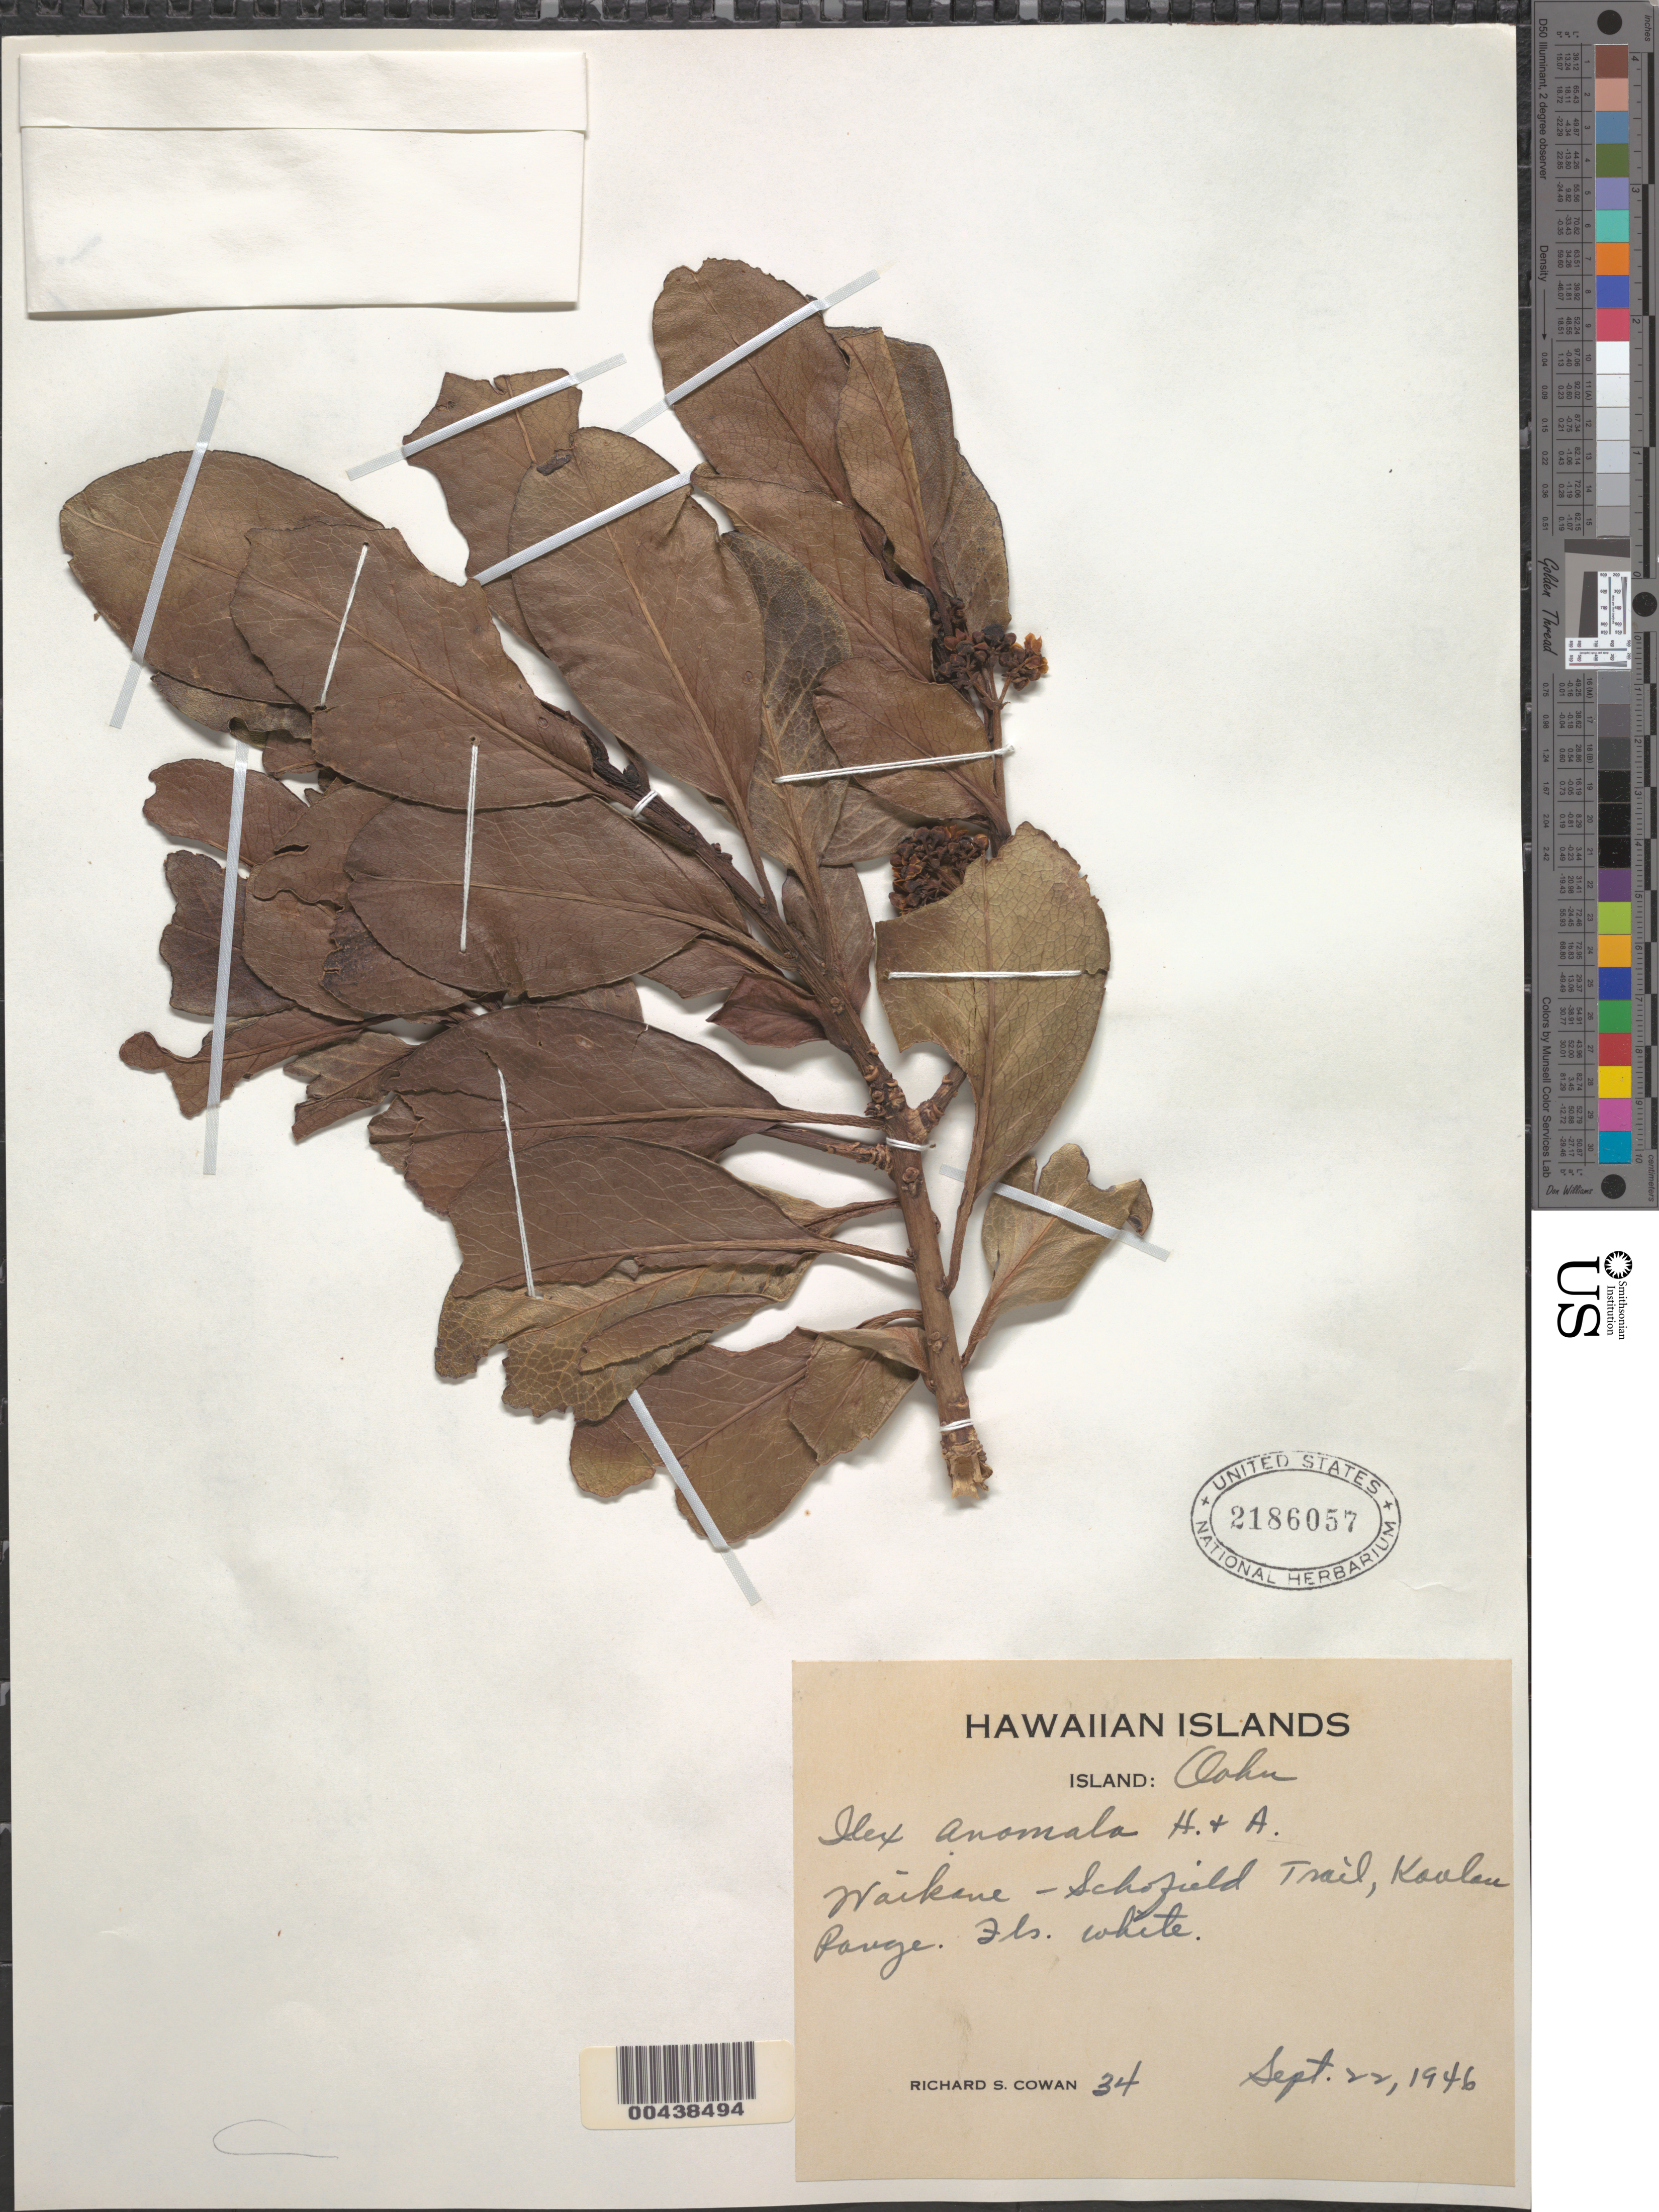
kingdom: Plantae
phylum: Tracheophyta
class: Magnoliopsida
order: Aquifoliales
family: Aquifoliaceae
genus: Ilex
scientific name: Ilex anomala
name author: Hook. & Arn.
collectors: R. S. Cowan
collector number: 34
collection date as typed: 22 Sep 1946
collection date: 1946-09-22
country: United States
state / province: Hawaii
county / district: Honolulu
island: Oahu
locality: Waikane-Schofield Trail, Koolau Range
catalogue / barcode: US 2186057